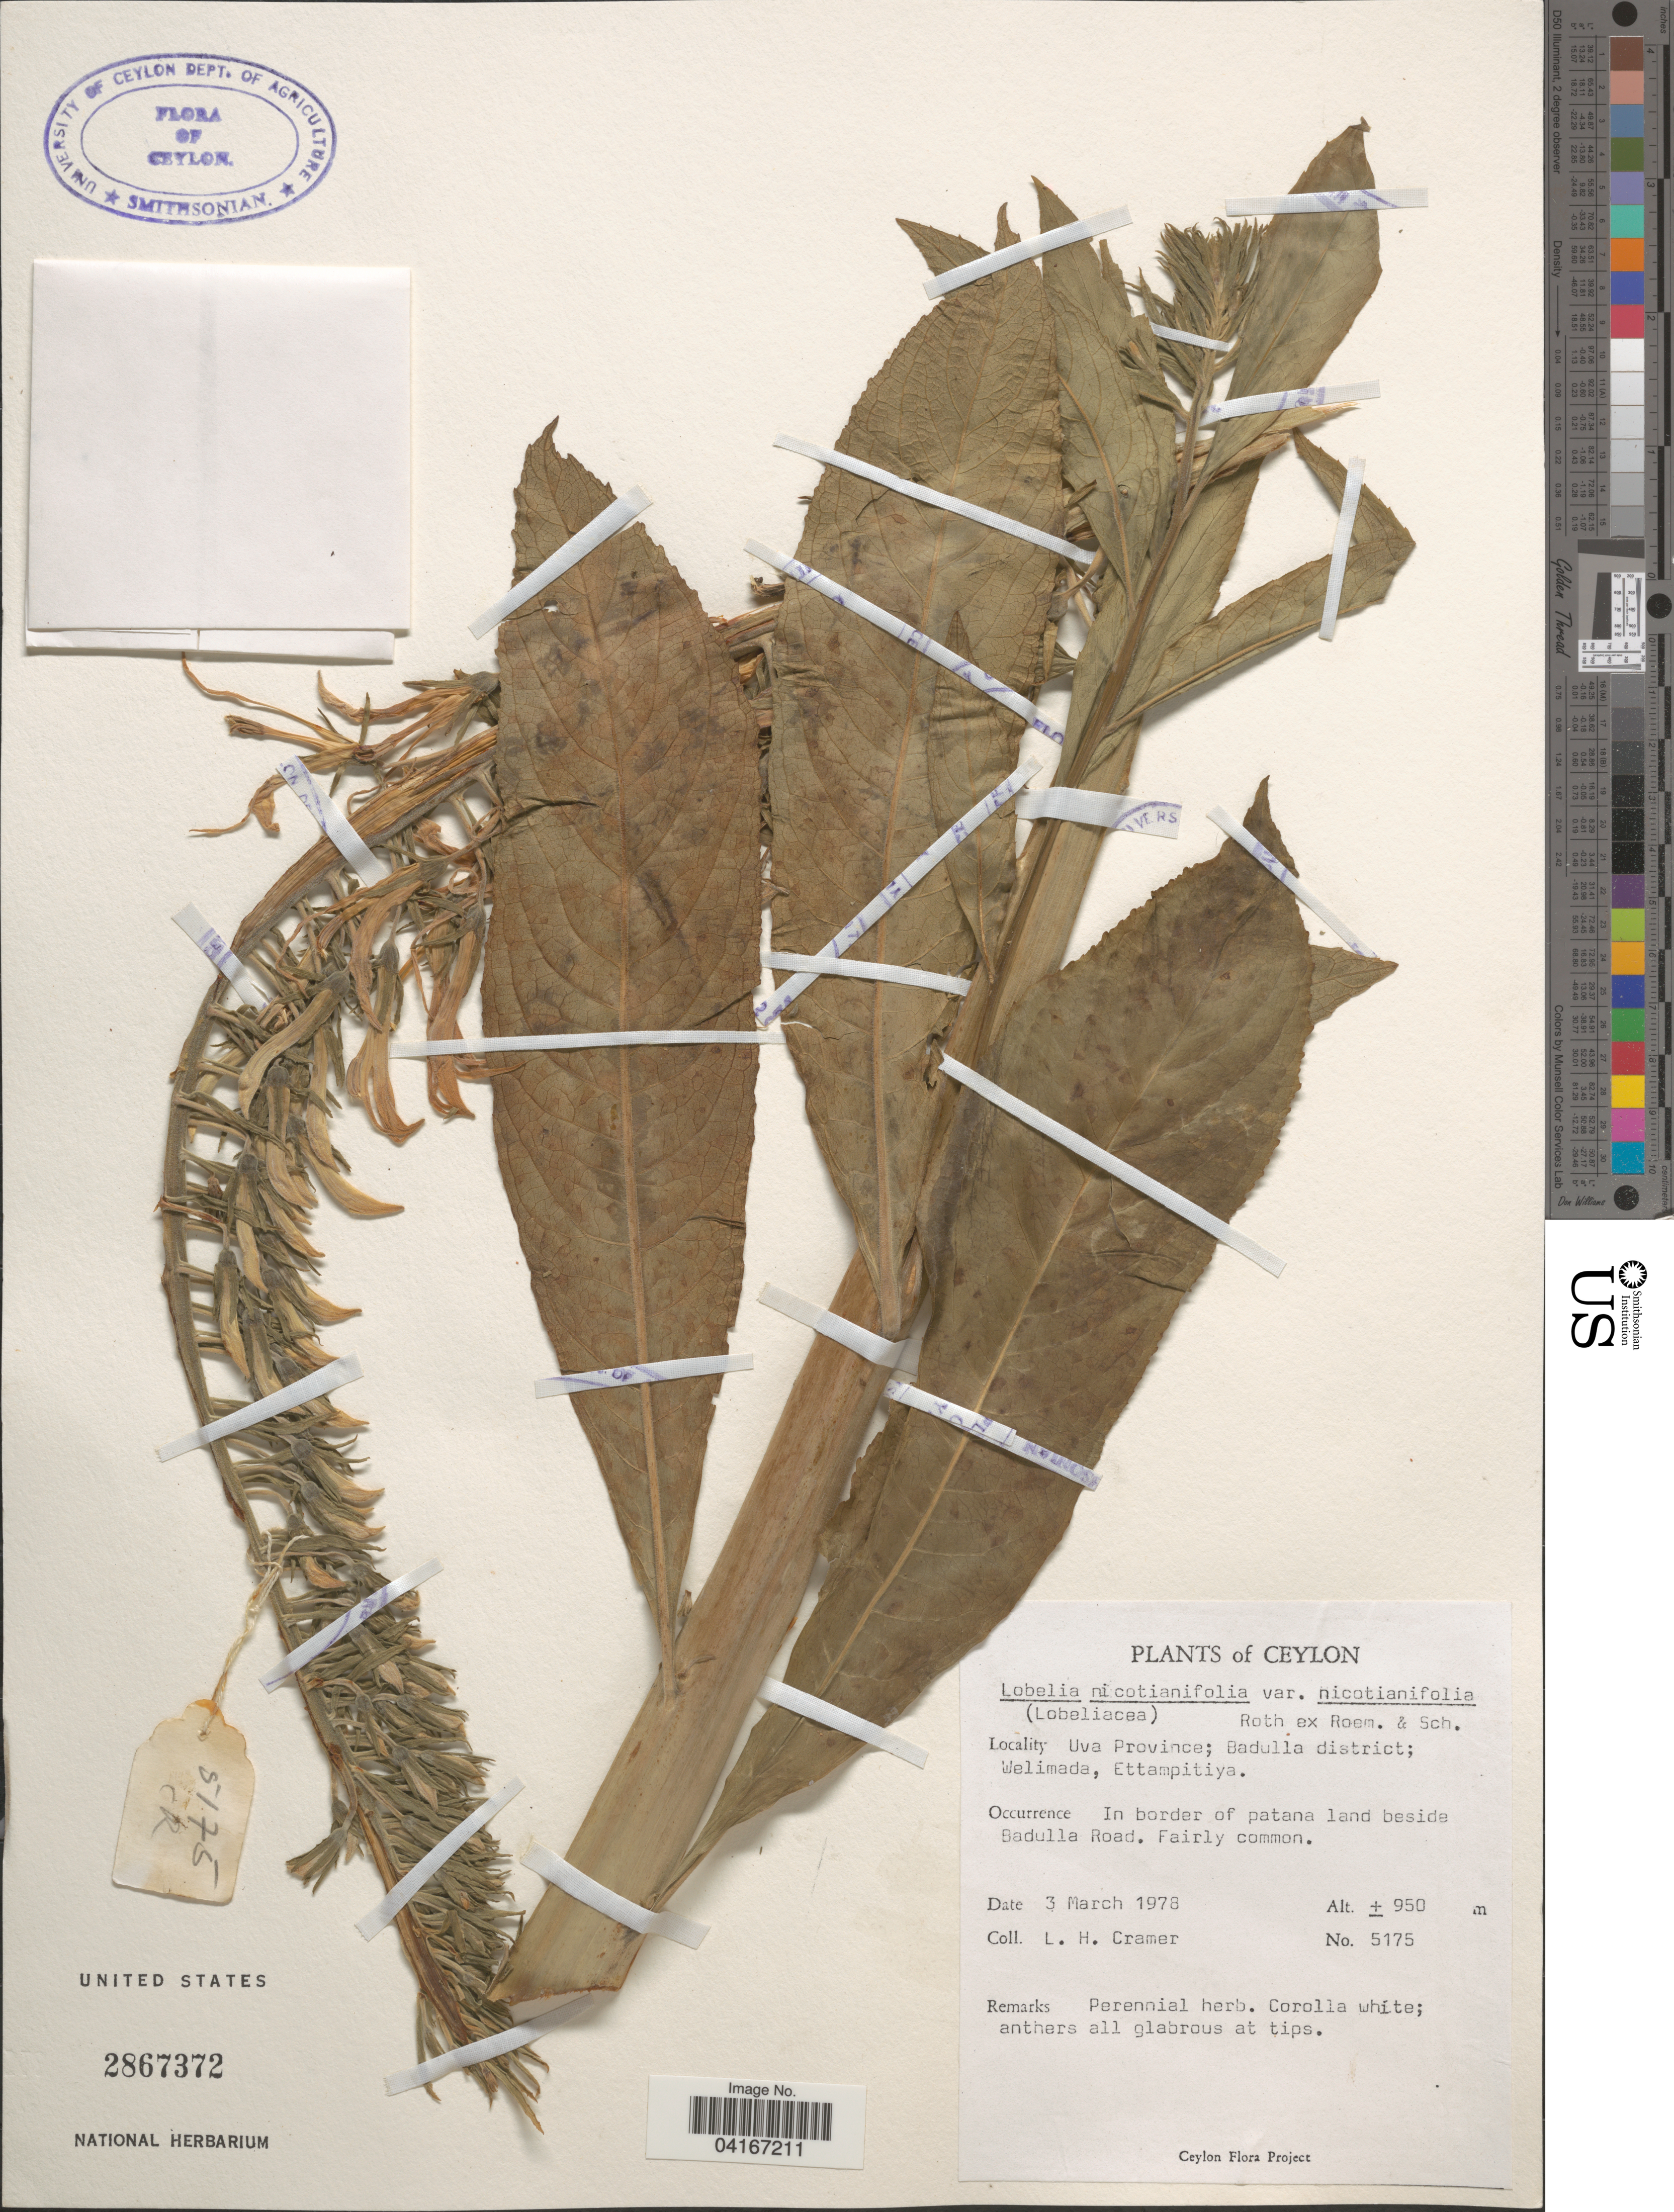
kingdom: Plantae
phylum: Tracheophyta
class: Magnoliopsida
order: Asterales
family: Campanulaceae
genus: Lobelia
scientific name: Lobelia nicotianifolia var. nicotianifolia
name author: Roth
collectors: L. H. Cramer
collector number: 5175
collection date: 1978-03-03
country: Sri Lanka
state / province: Uva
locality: Ceylon. Badulla district; Welimada, Ettampitiya. In border of patana land beside Badulla Road.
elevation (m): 950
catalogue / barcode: US 2867372